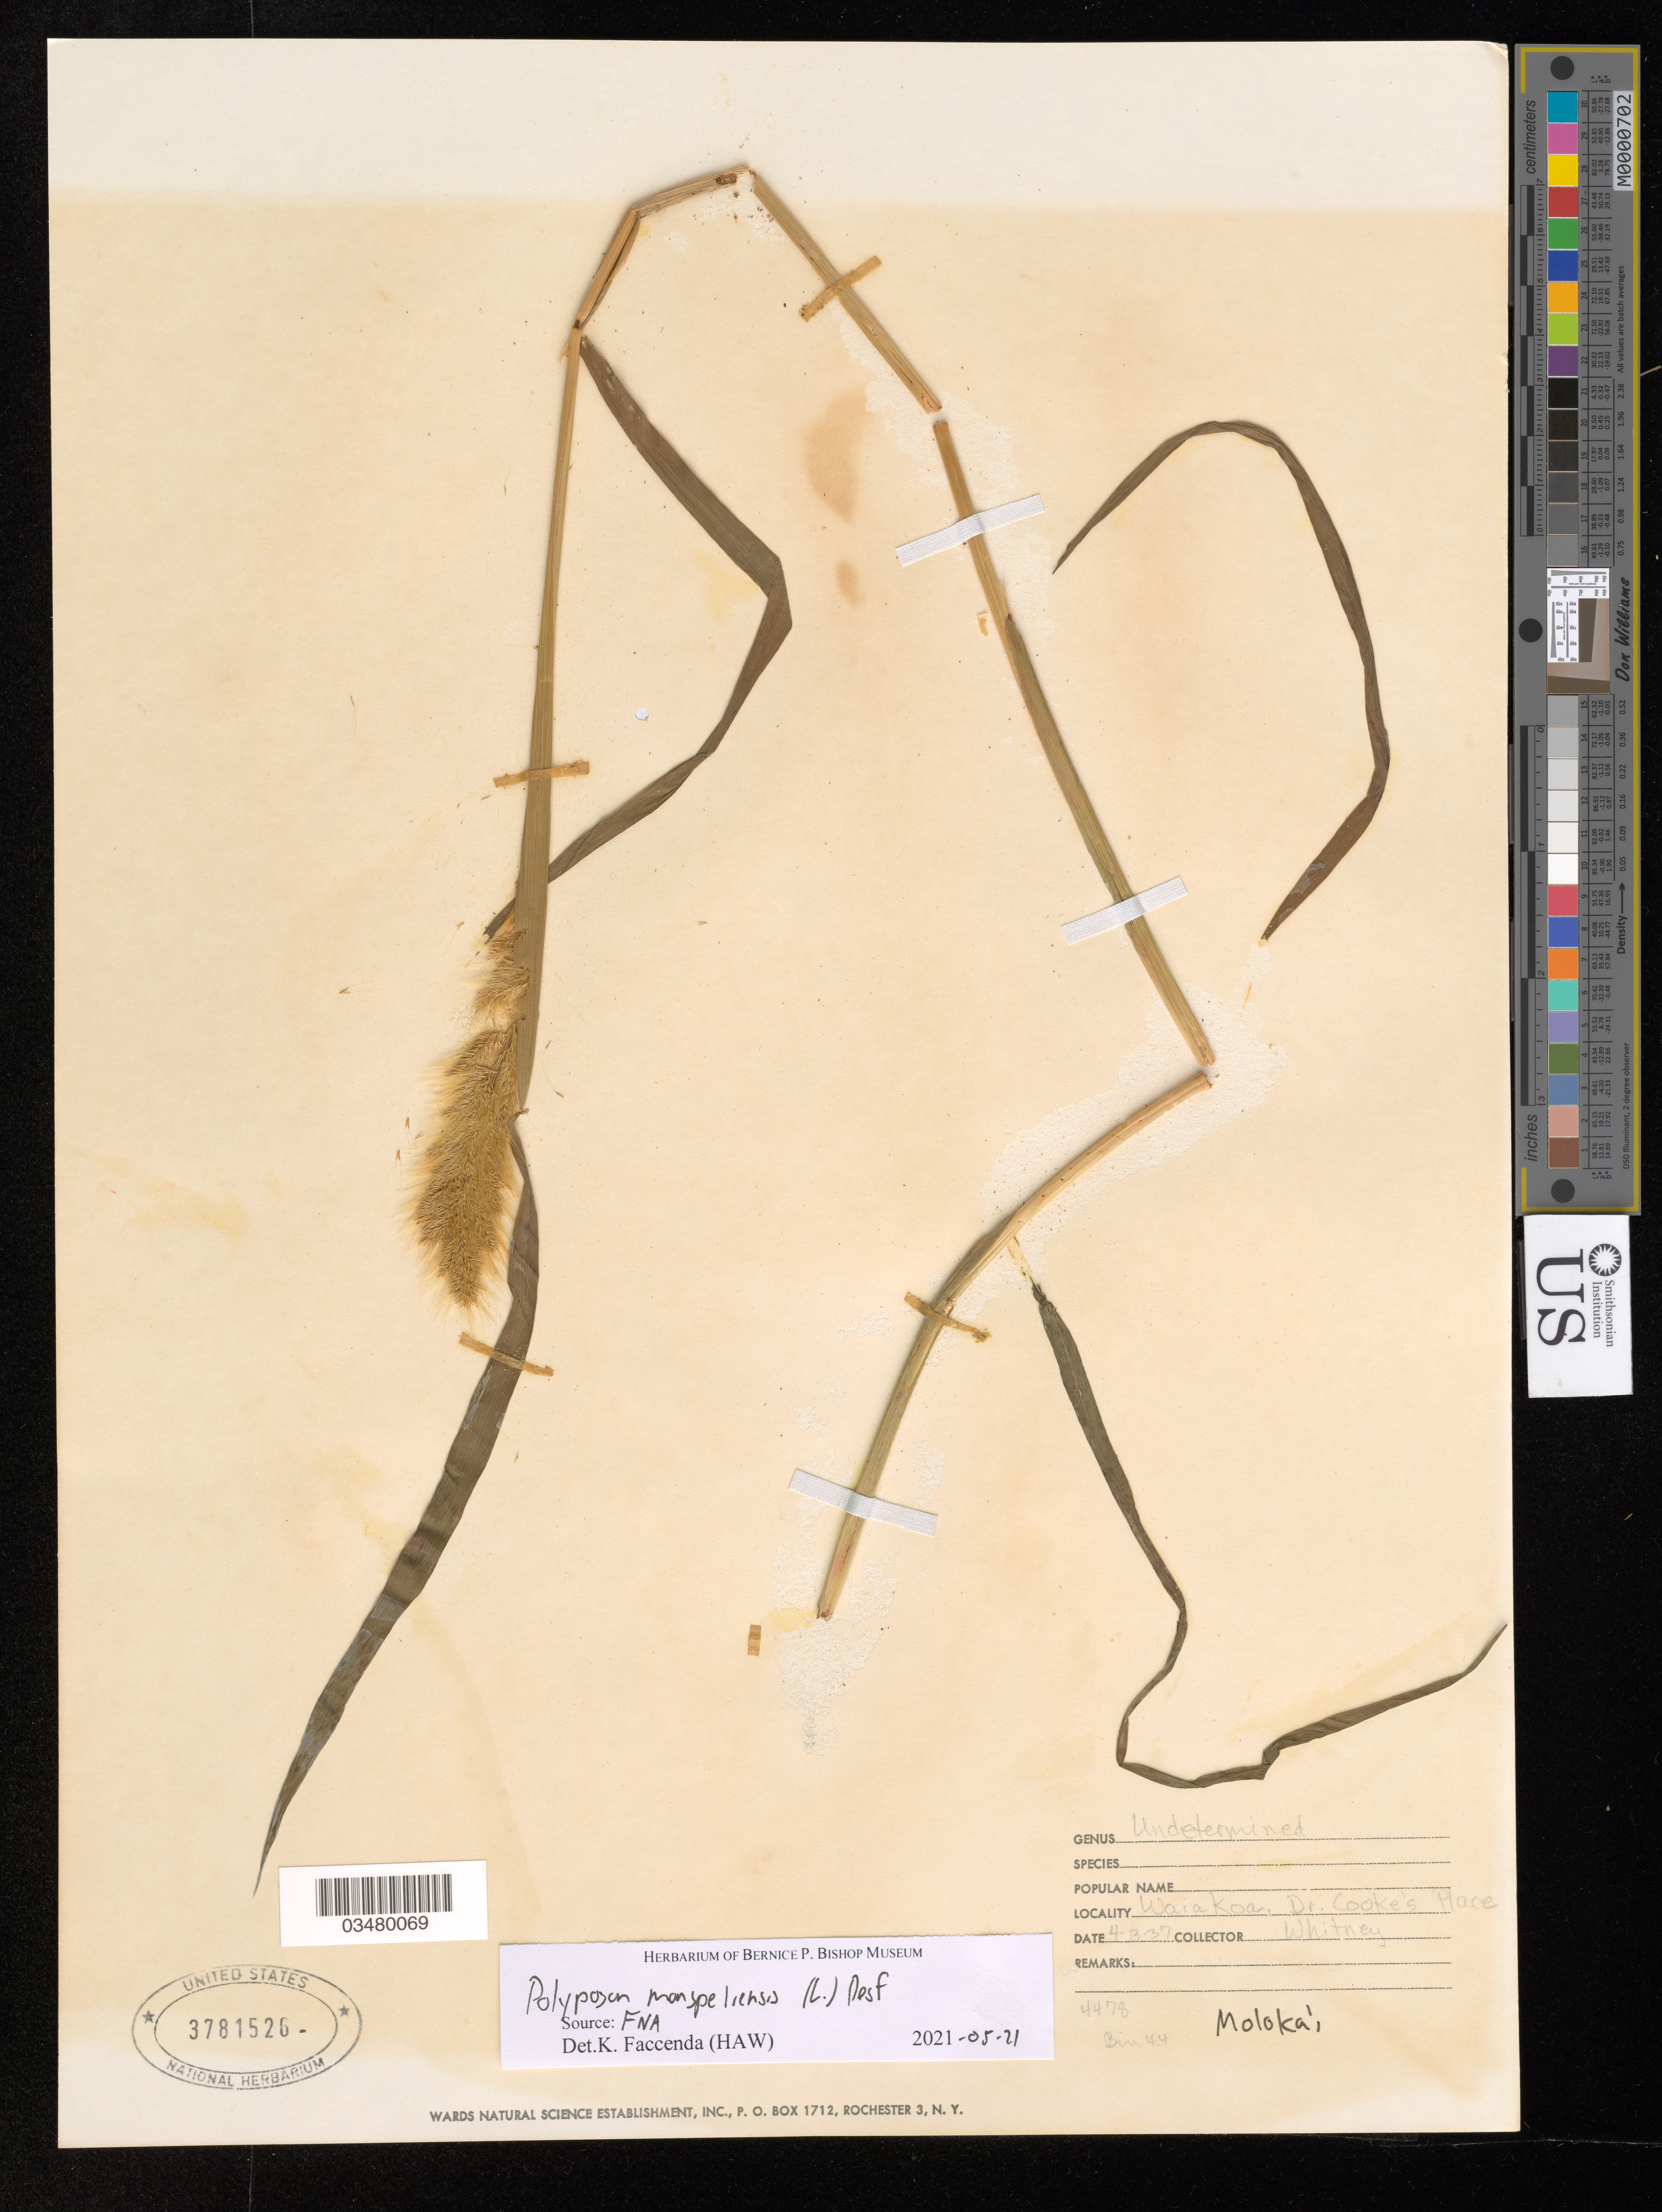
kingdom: Plantae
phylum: Tracheophyta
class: Liliopsida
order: Poales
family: Poaceae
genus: Polypogon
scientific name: Polypogon monspeliensis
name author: (L.) Desf.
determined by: Faccenda, K.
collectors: L. Whitney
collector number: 4478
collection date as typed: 4-13-37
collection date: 1937-04-13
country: United States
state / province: Hawaii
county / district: Maui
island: Moloka'i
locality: Waiakoa, Dr. Cooke's place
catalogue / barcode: US 3781526